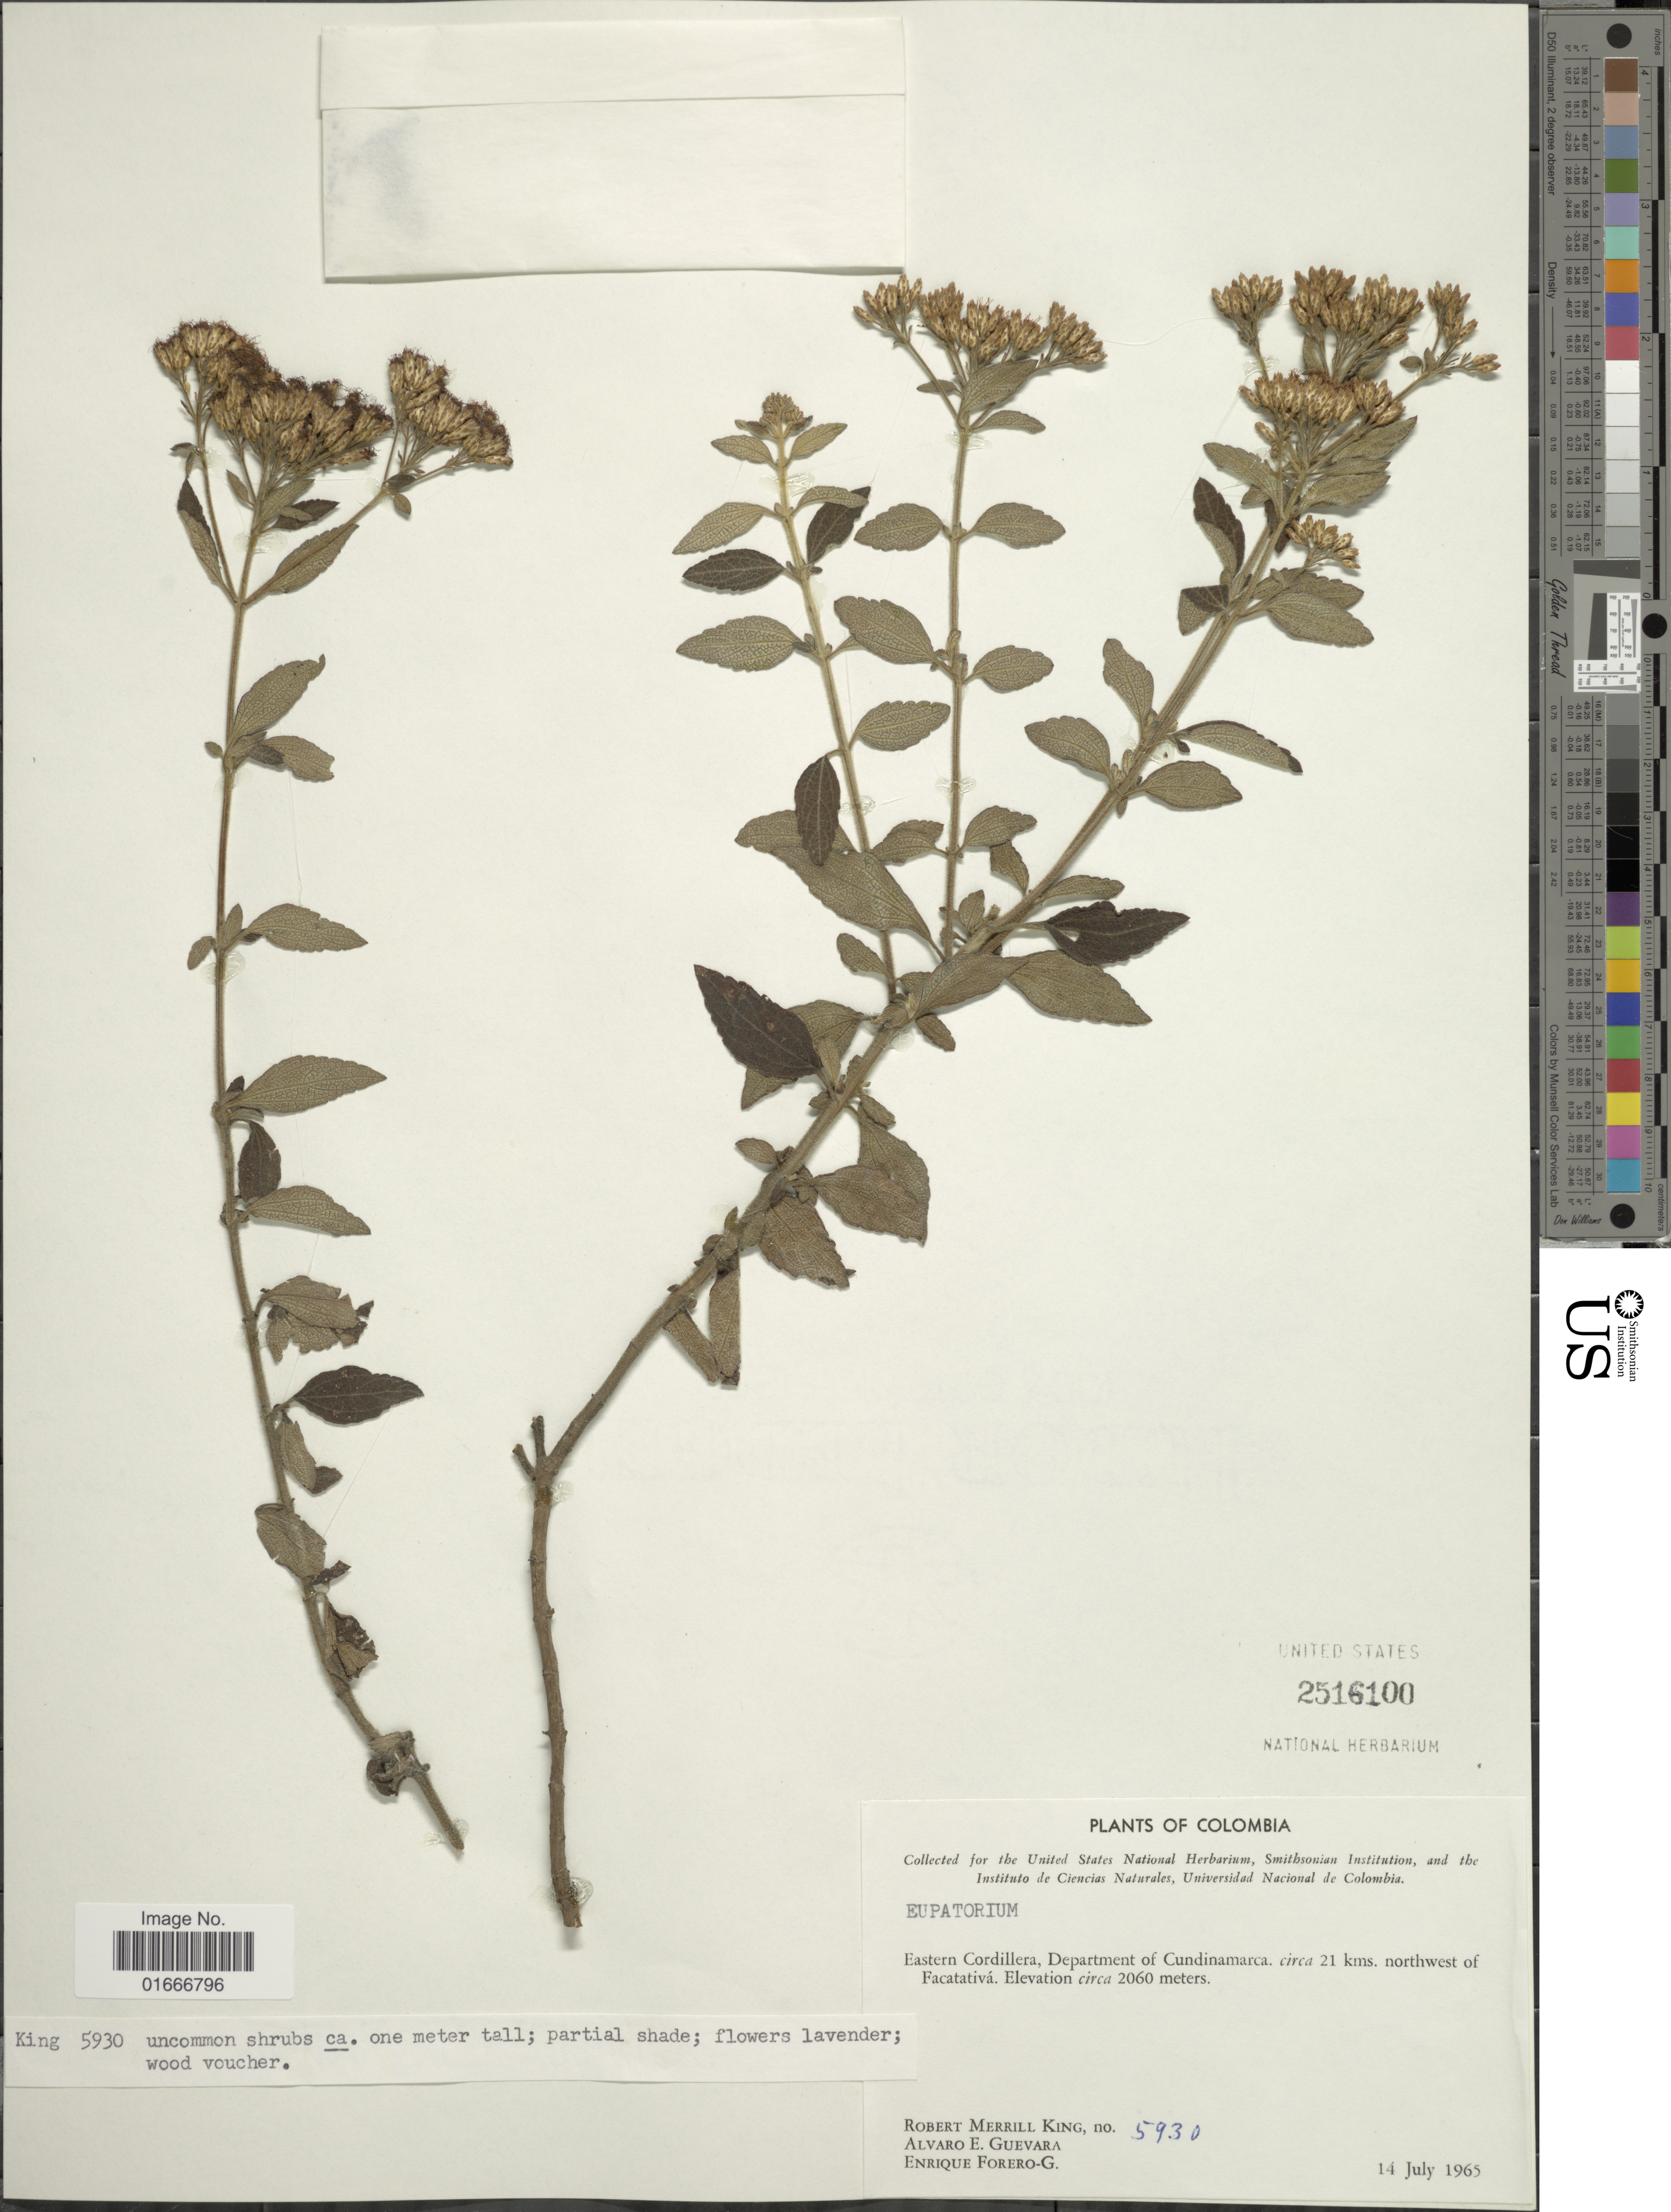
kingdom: Plantae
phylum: Tracheophyta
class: Magnoliopsida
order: Asterales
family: Asteraceae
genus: Chromolaena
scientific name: Chromolaena tacotana var. trineurolepis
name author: H. Rob.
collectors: R. M. King, A. E. Guevara & E. Forero G.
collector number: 5930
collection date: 1965-07-14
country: Colombia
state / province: Cundinamarca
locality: Colombia. Eastern Cordillera, Department of Cundinamarca. circa 21 kms. northwest of Facatativa.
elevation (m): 2060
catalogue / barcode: US 2516100